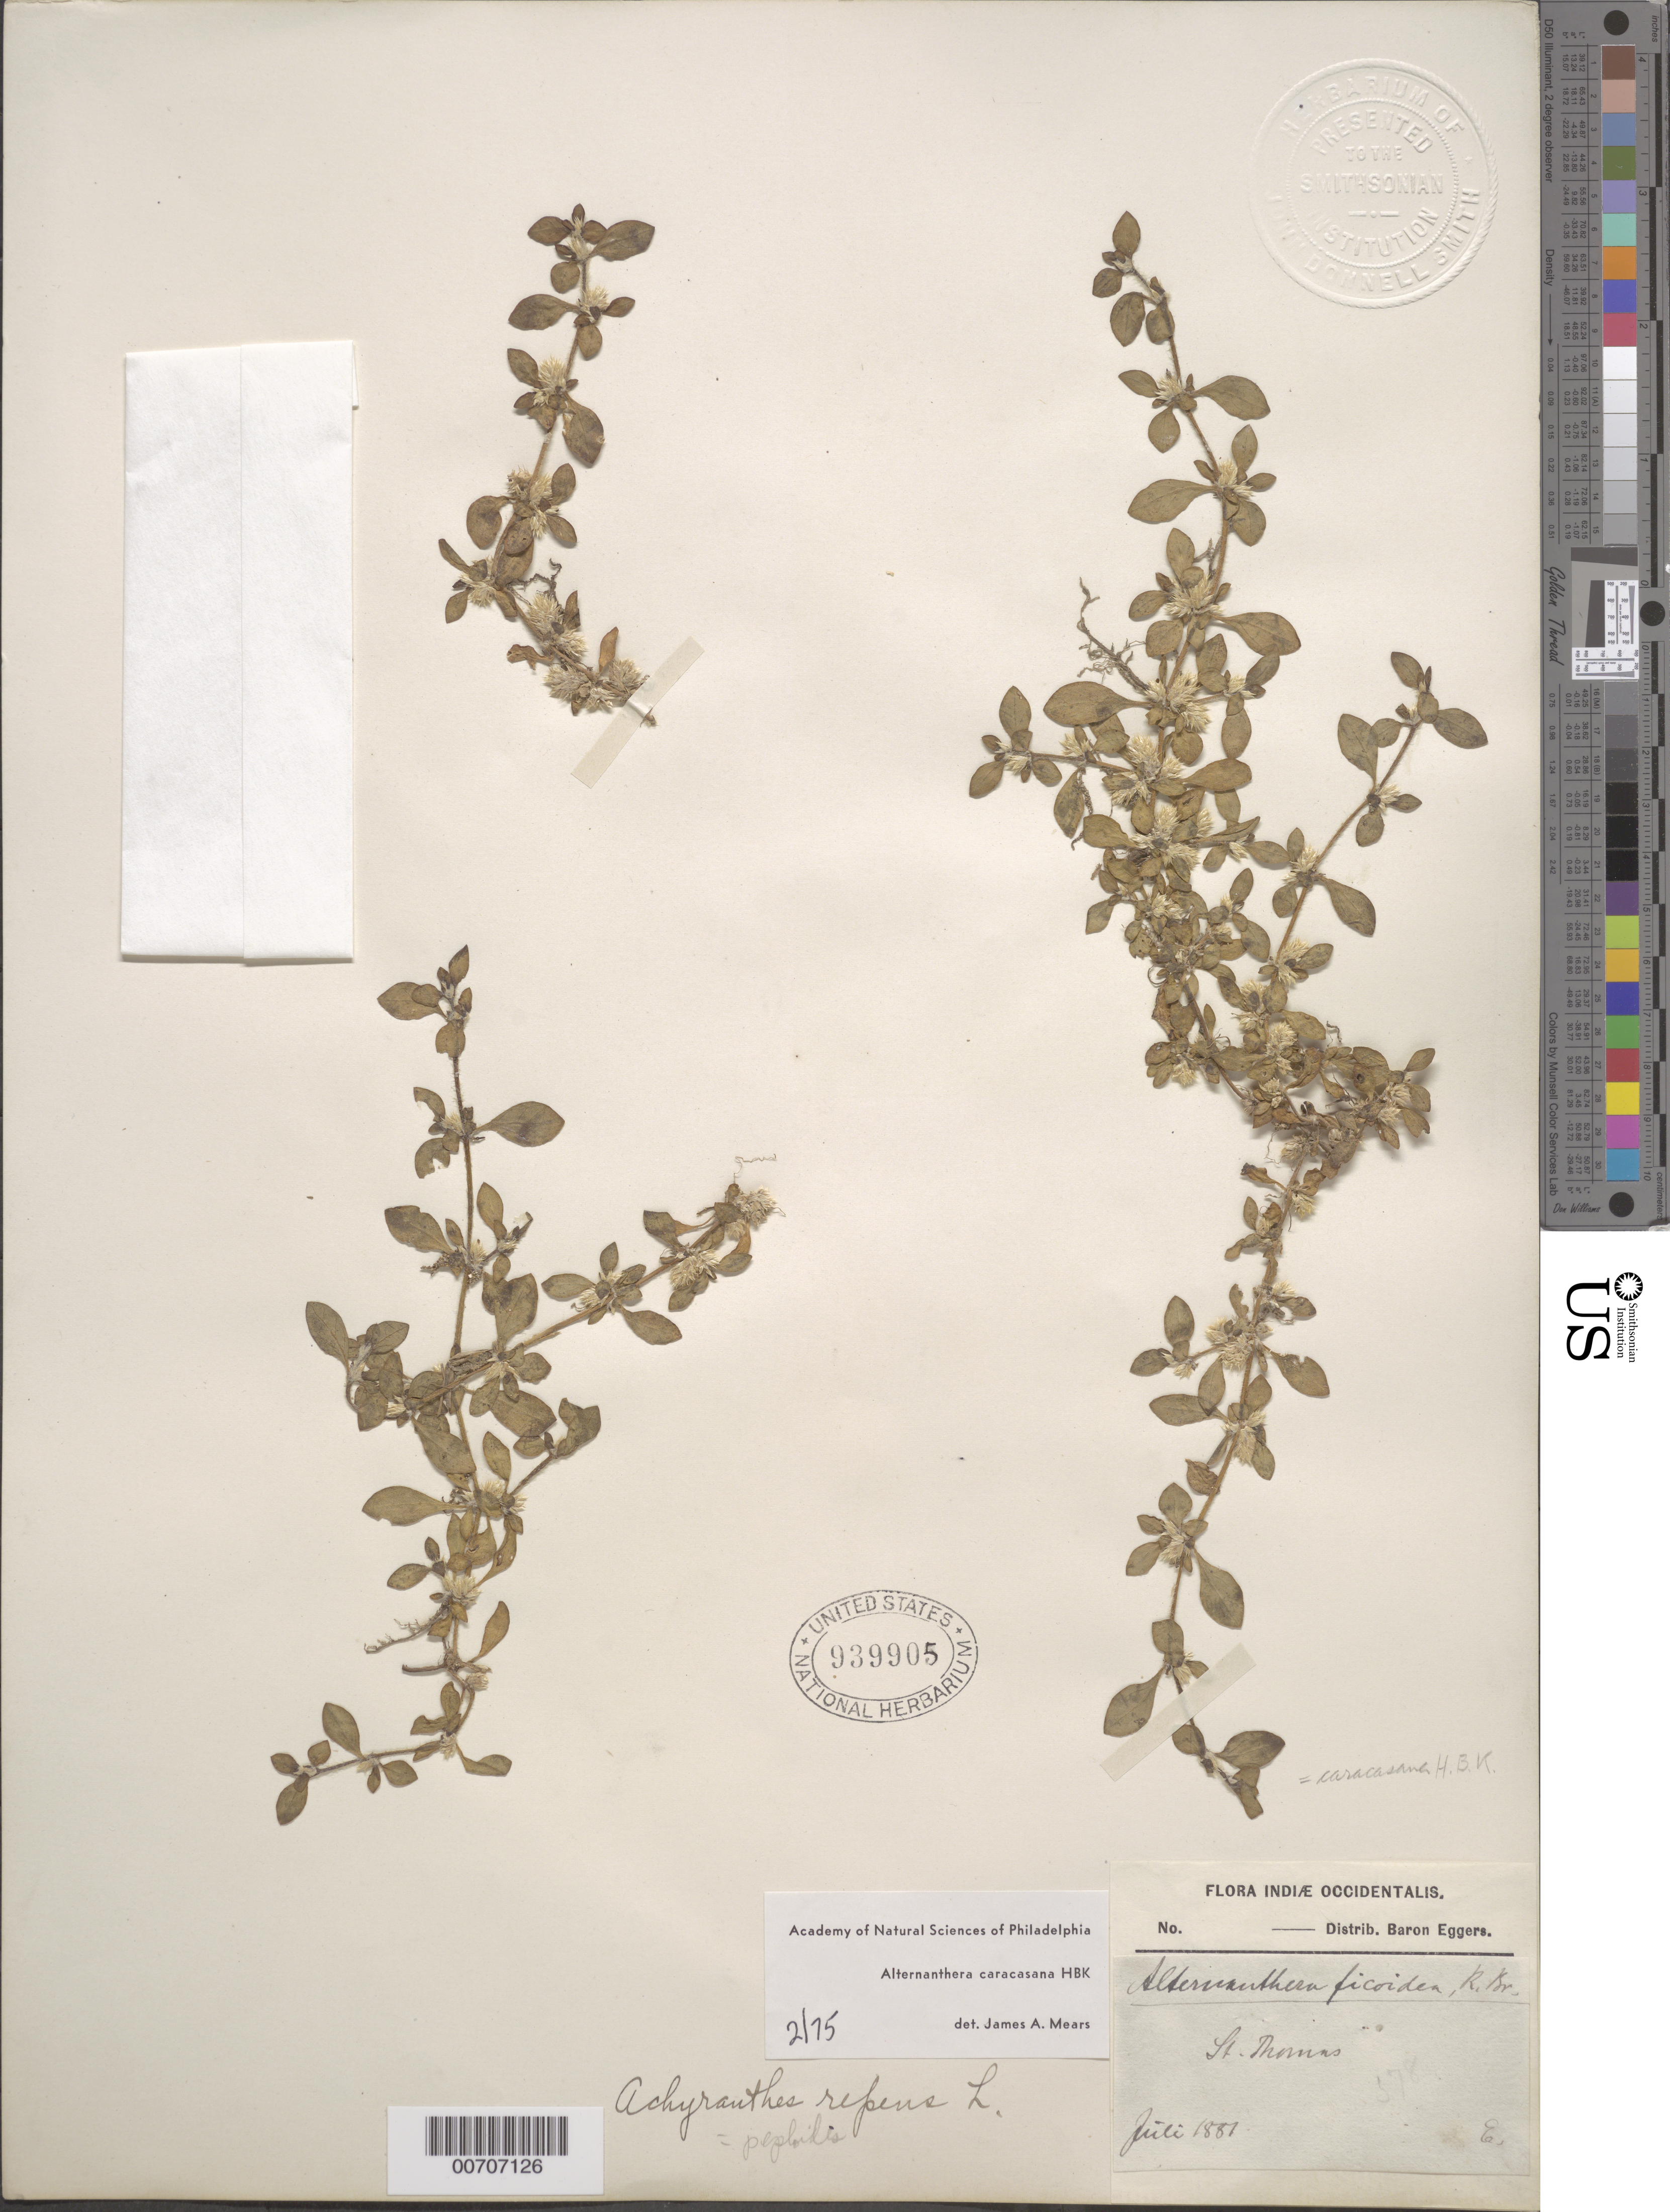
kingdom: Plantae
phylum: Tracheophyta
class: Magnoliopsida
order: Caryophyllales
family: Amaranthaceae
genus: Alternanthera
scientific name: Alternanthera caracasana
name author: Kunth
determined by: Mears, J. A., (PH), Academy of Natural Sciences of Philadelphia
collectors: H. F. A. von Eggers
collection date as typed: Jul 1881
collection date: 1881-07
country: U.S. Virgin Islands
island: St. Thomas Island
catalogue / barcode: US 939905